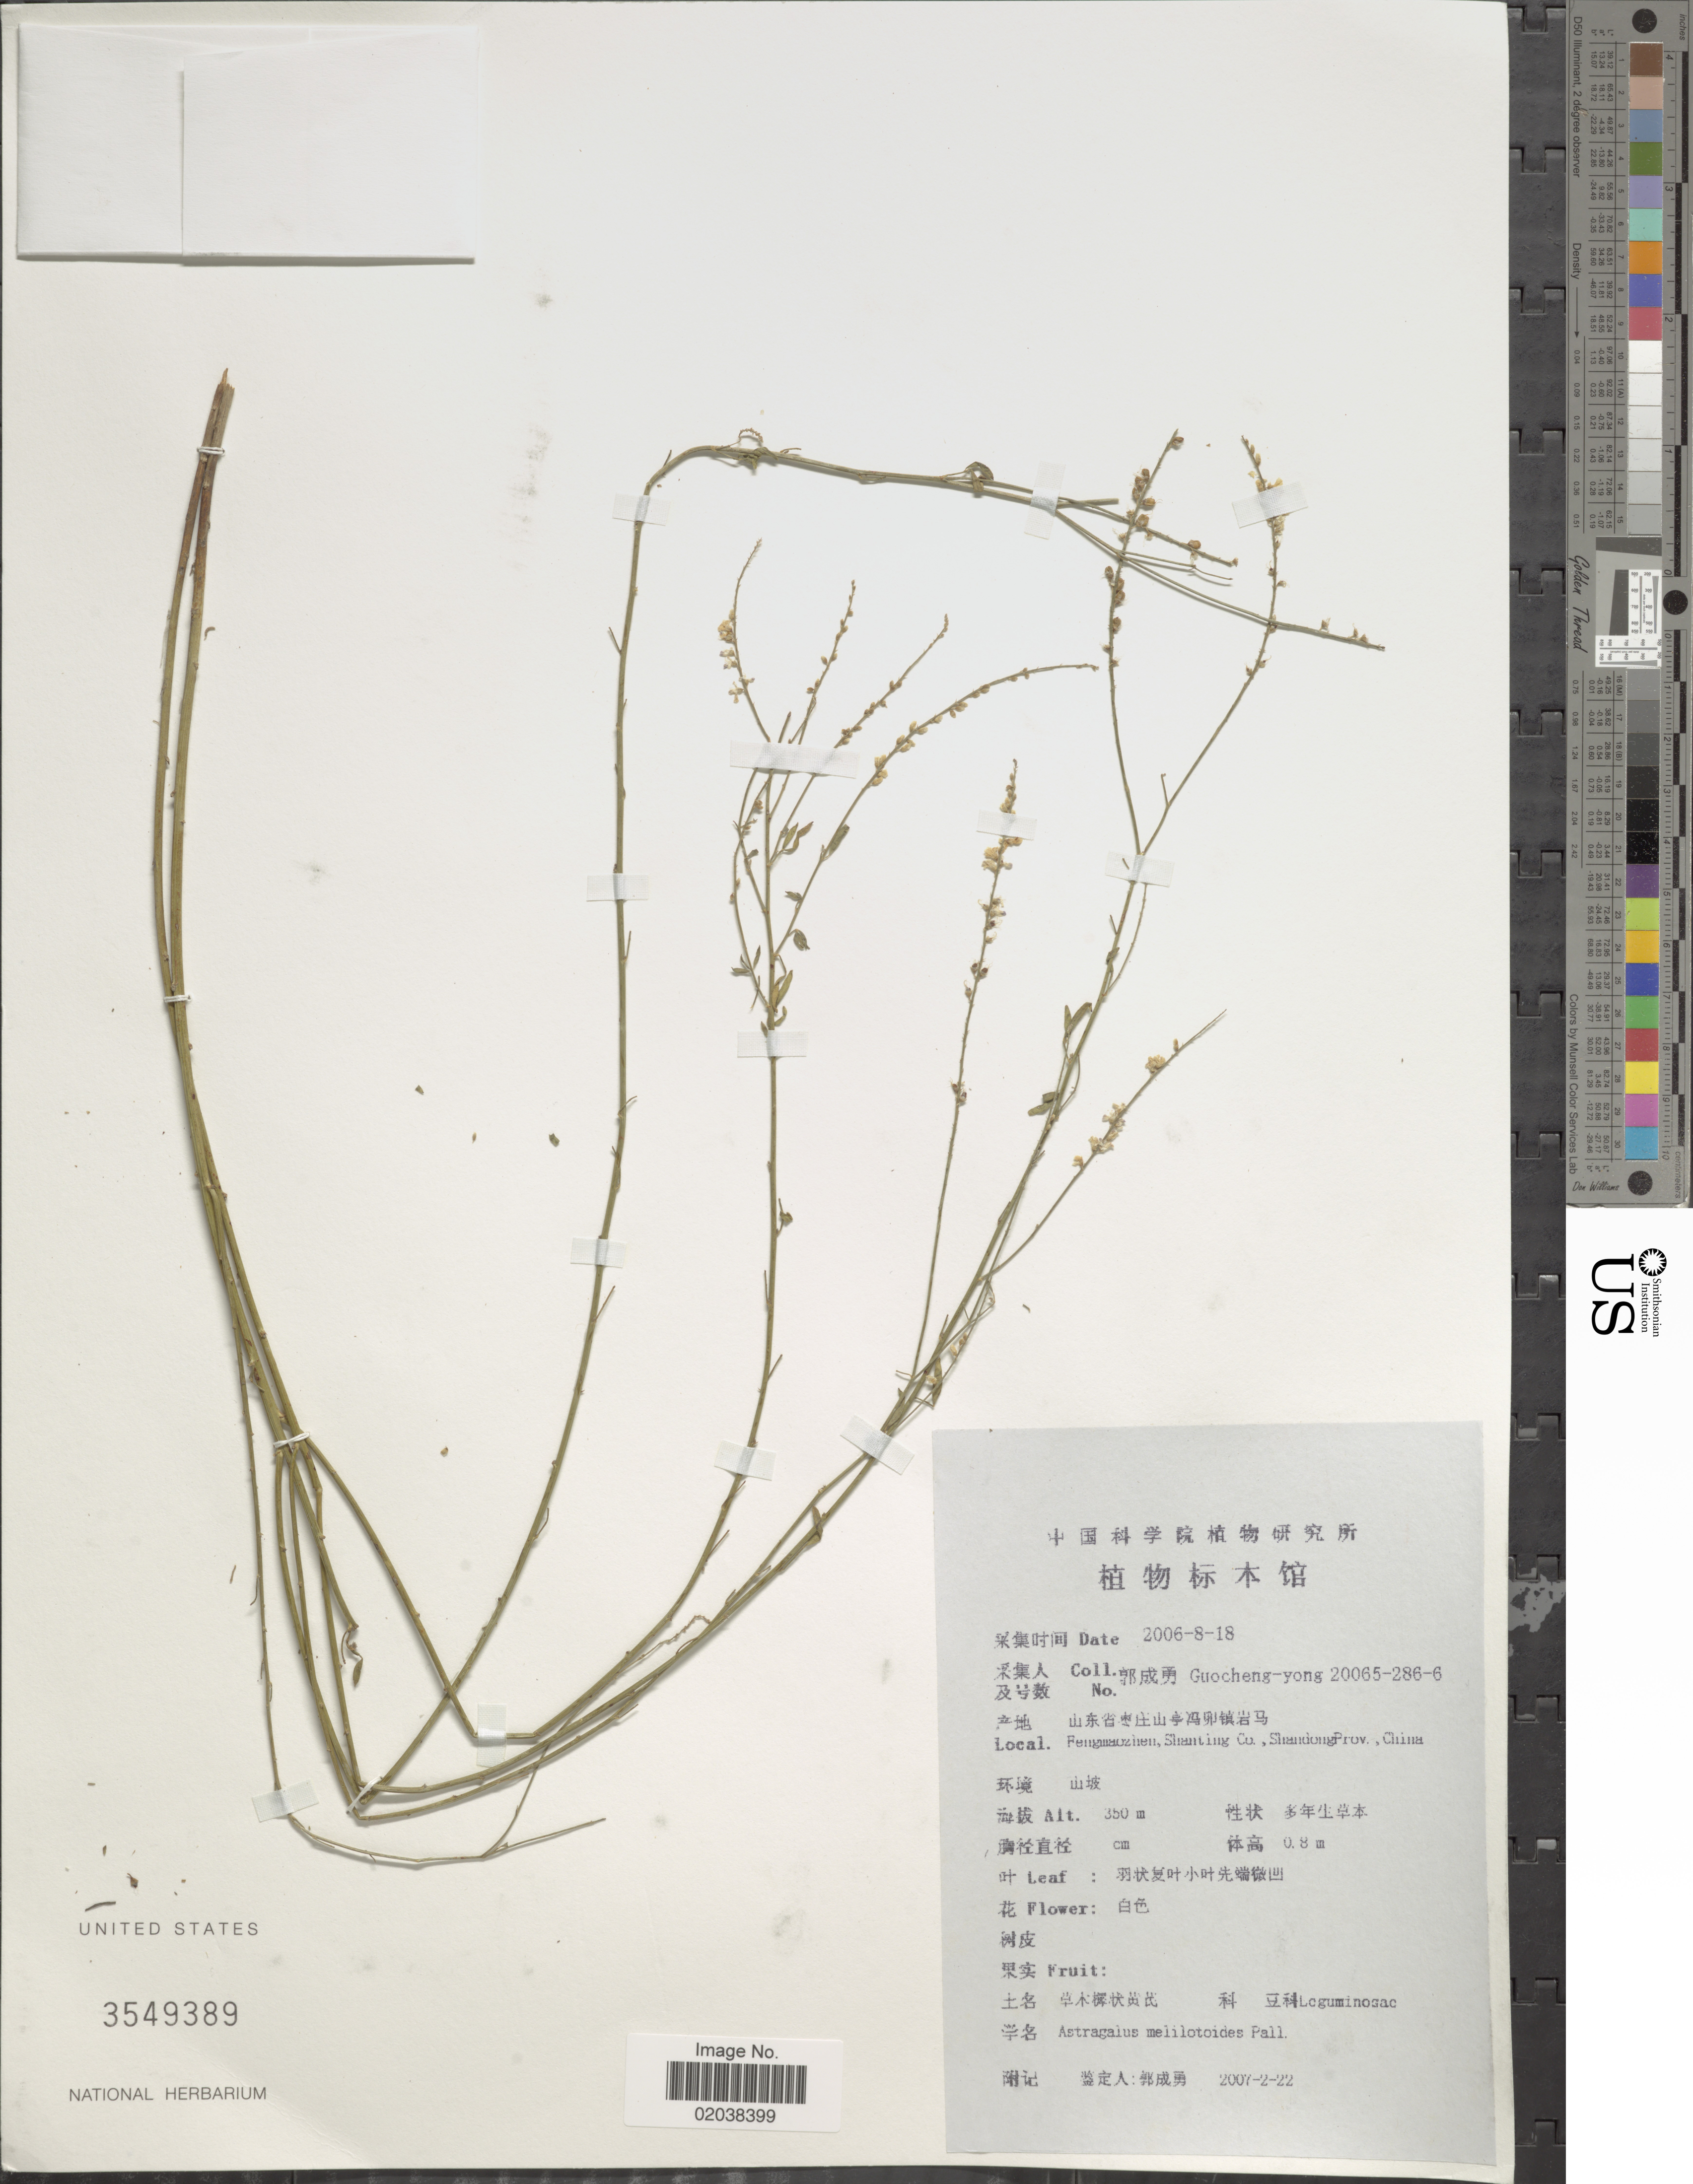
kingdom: Plantae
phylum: Tracheophyta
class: Magnoliopsida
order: Fabales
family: Fabaceae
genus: Astragalus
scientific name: Astragalus melilotoides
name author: Pall.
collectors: Guo cheng-yong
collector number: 20065-286-6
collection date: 2006-08-18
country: China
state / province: Shandong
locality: Fengmaozhen, Shanting Co.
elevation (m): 350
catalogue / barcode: US 3549389